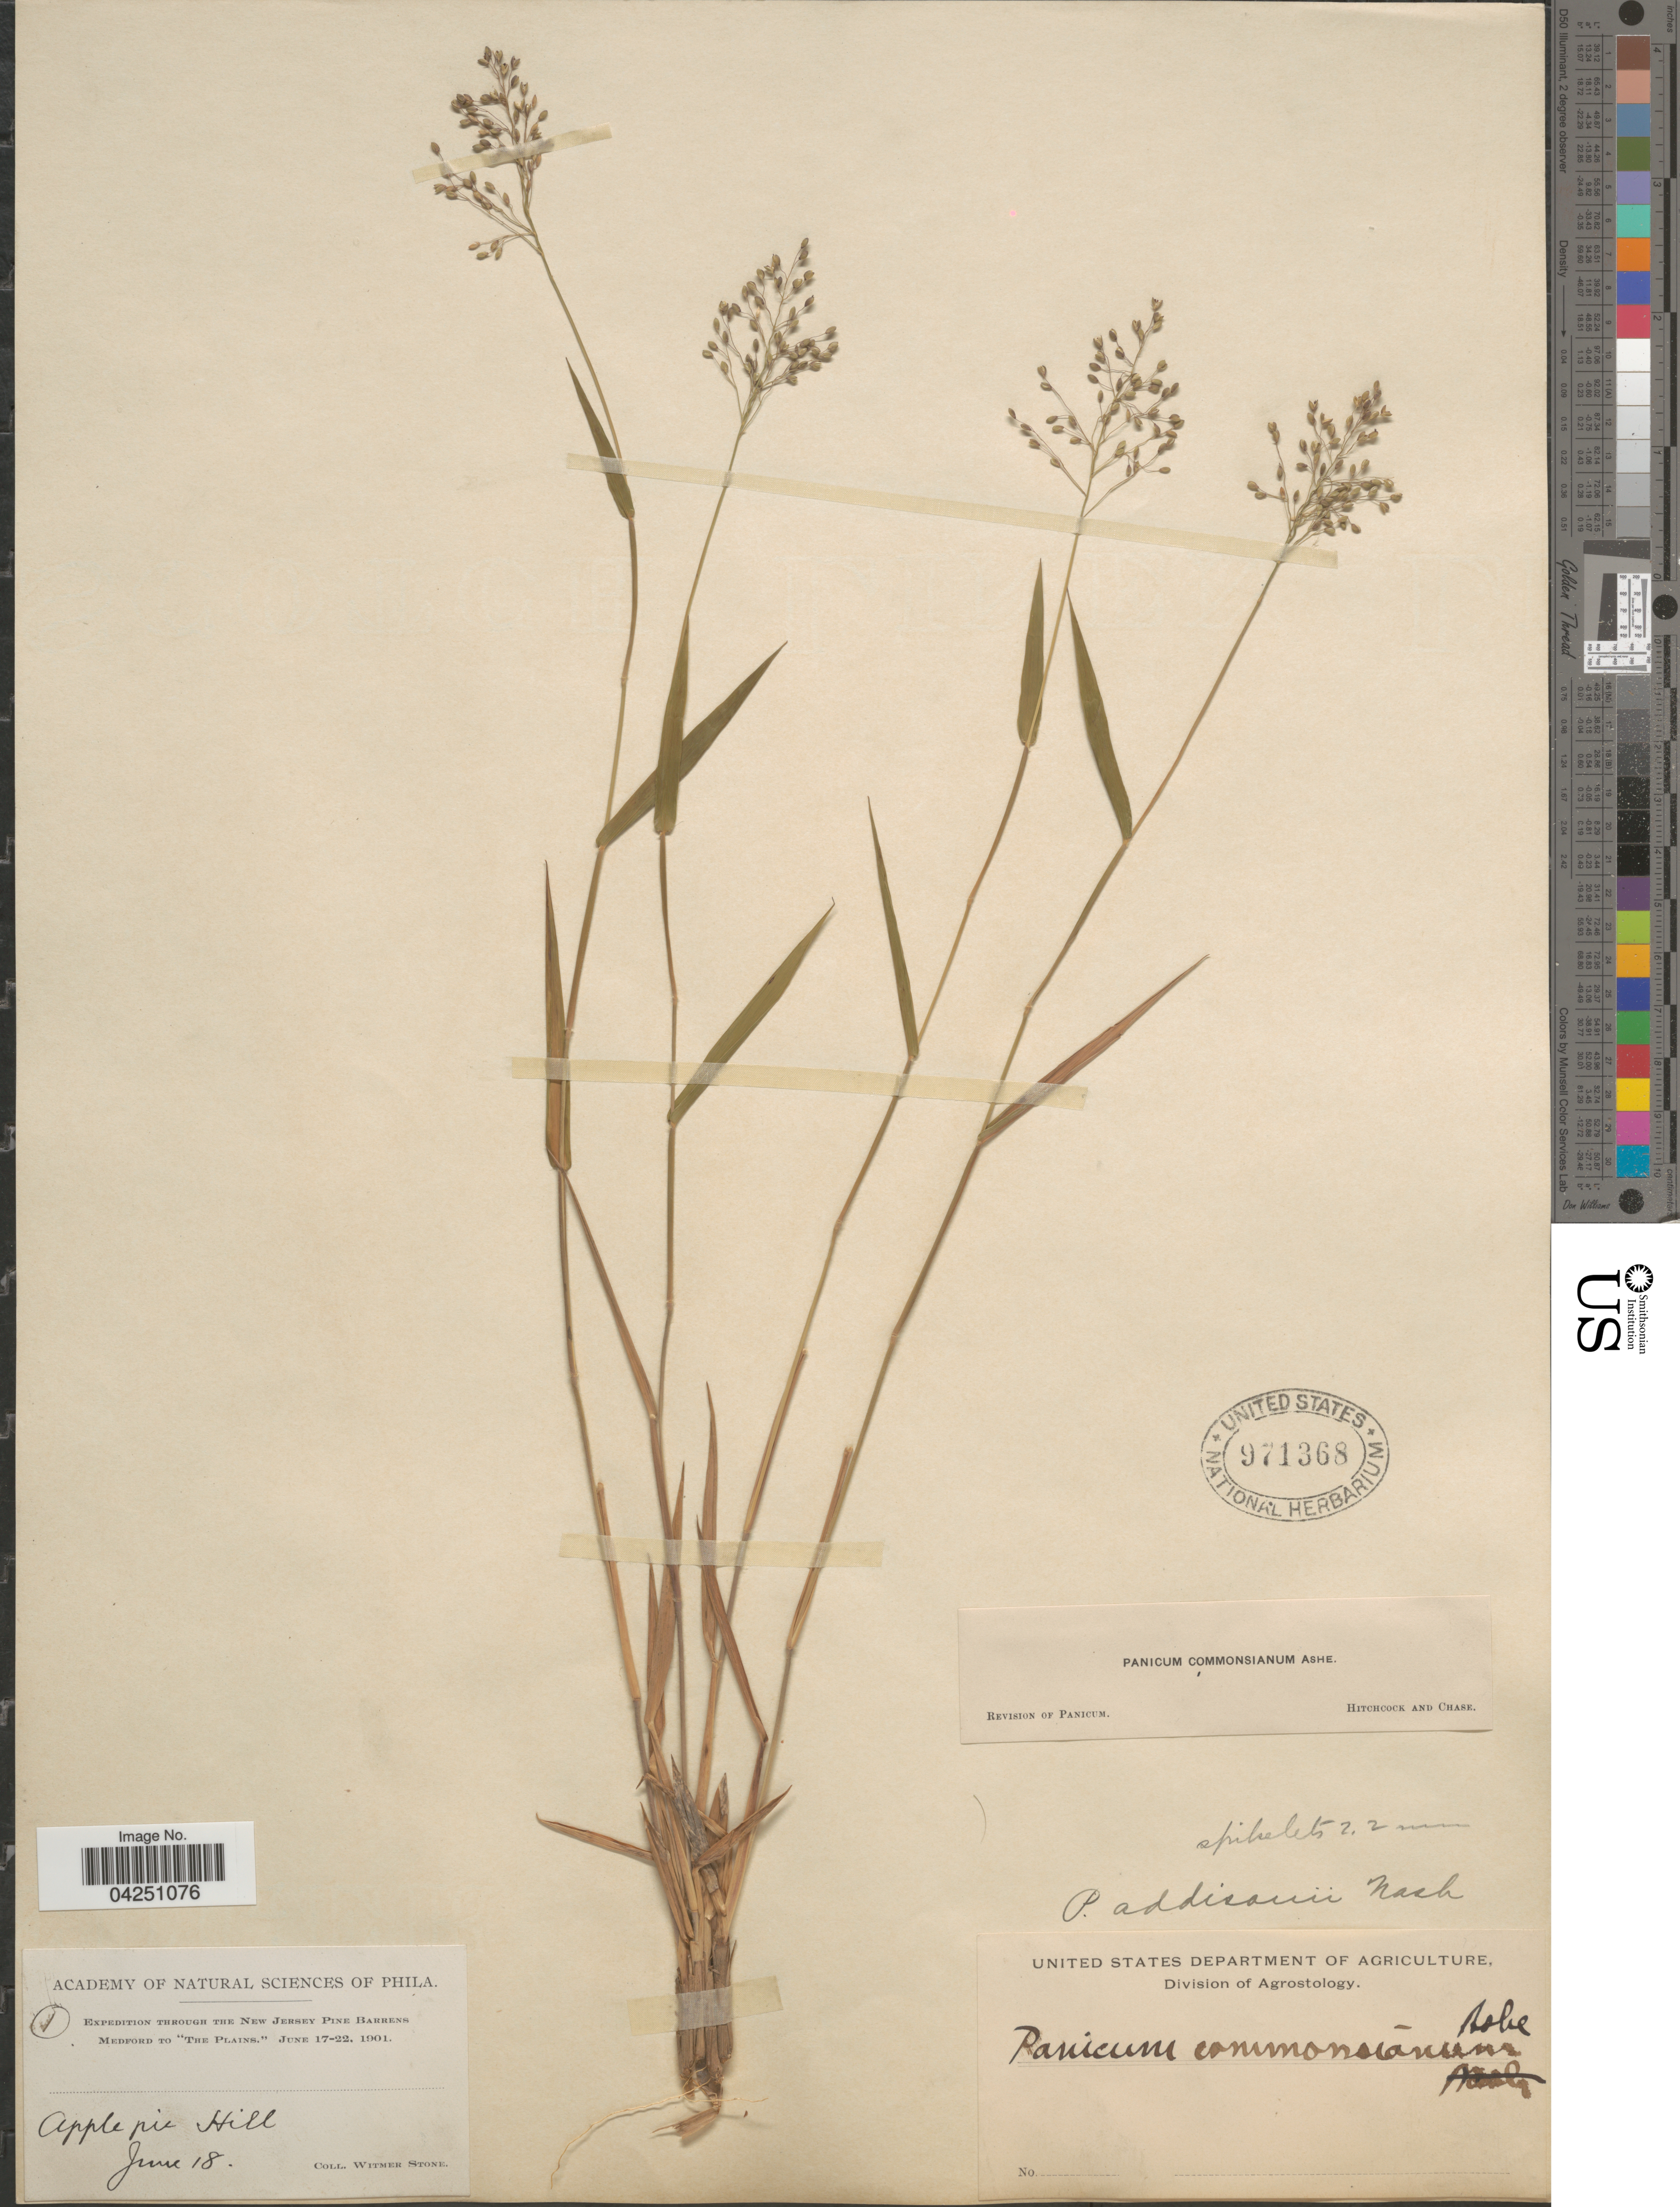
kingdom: Plantae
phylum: Tracheophyta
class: Liliopsida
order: Poales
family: Poaceae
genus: Dichanthelium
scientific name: Dichanthelium acuminatum var. acuminatum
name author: (Sw.) Gould & C.A. Clark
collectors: W. Stone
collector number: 1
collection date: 1901-06-18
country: United States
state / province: New Jersey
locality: Expedition through the New Jersey Pine Barrens Medford to "The Plains." June 17-22, 1901. Apple pie Hill.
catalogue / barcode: US 971368